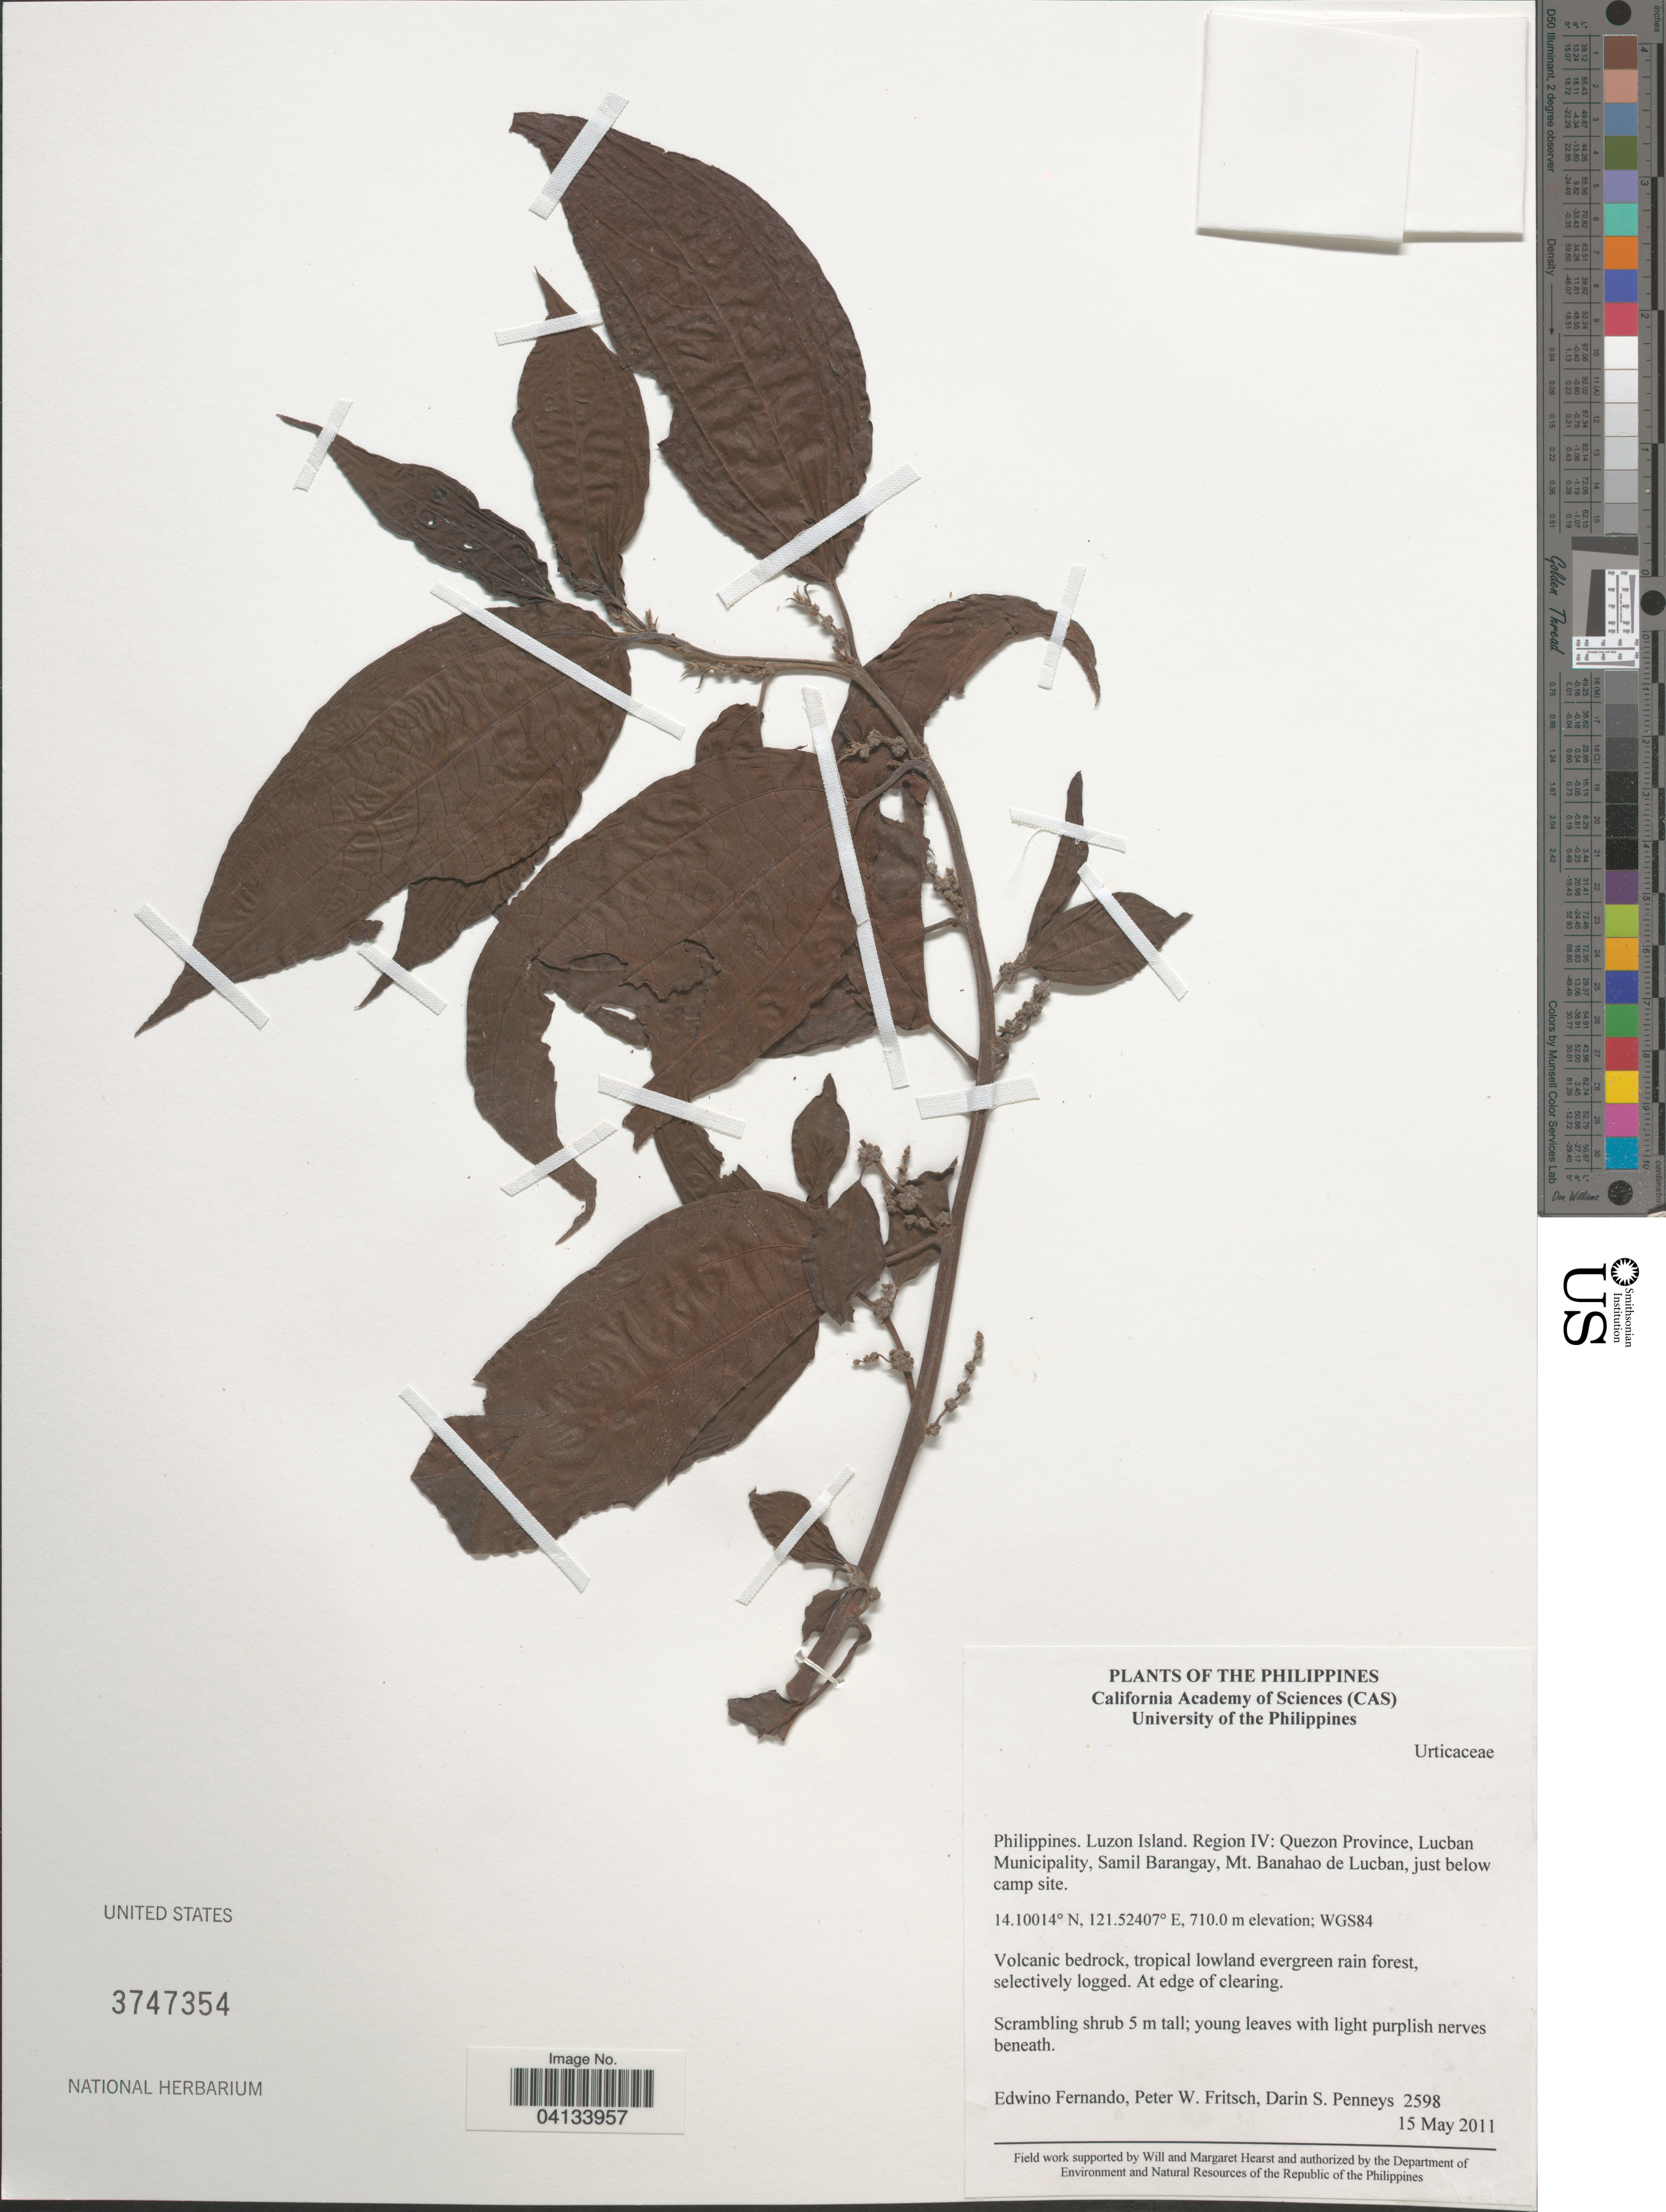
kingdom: Plantae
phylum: Tracheophyta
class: Magnoliopsida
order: Rosales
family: Urticaceae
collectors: E. S. Fernando, P. W. Fritsch & D. S. Penneys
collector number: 2598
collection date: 2011-05-15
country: Philippines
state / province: Calabarzon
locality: Luzon Island. Region IV: Quezon Province, Lucban Municipality, Samil Barangay, Mt. Banahao de Lucban, just below camp site. WGS84.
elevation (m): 710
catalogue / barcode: US 3747354